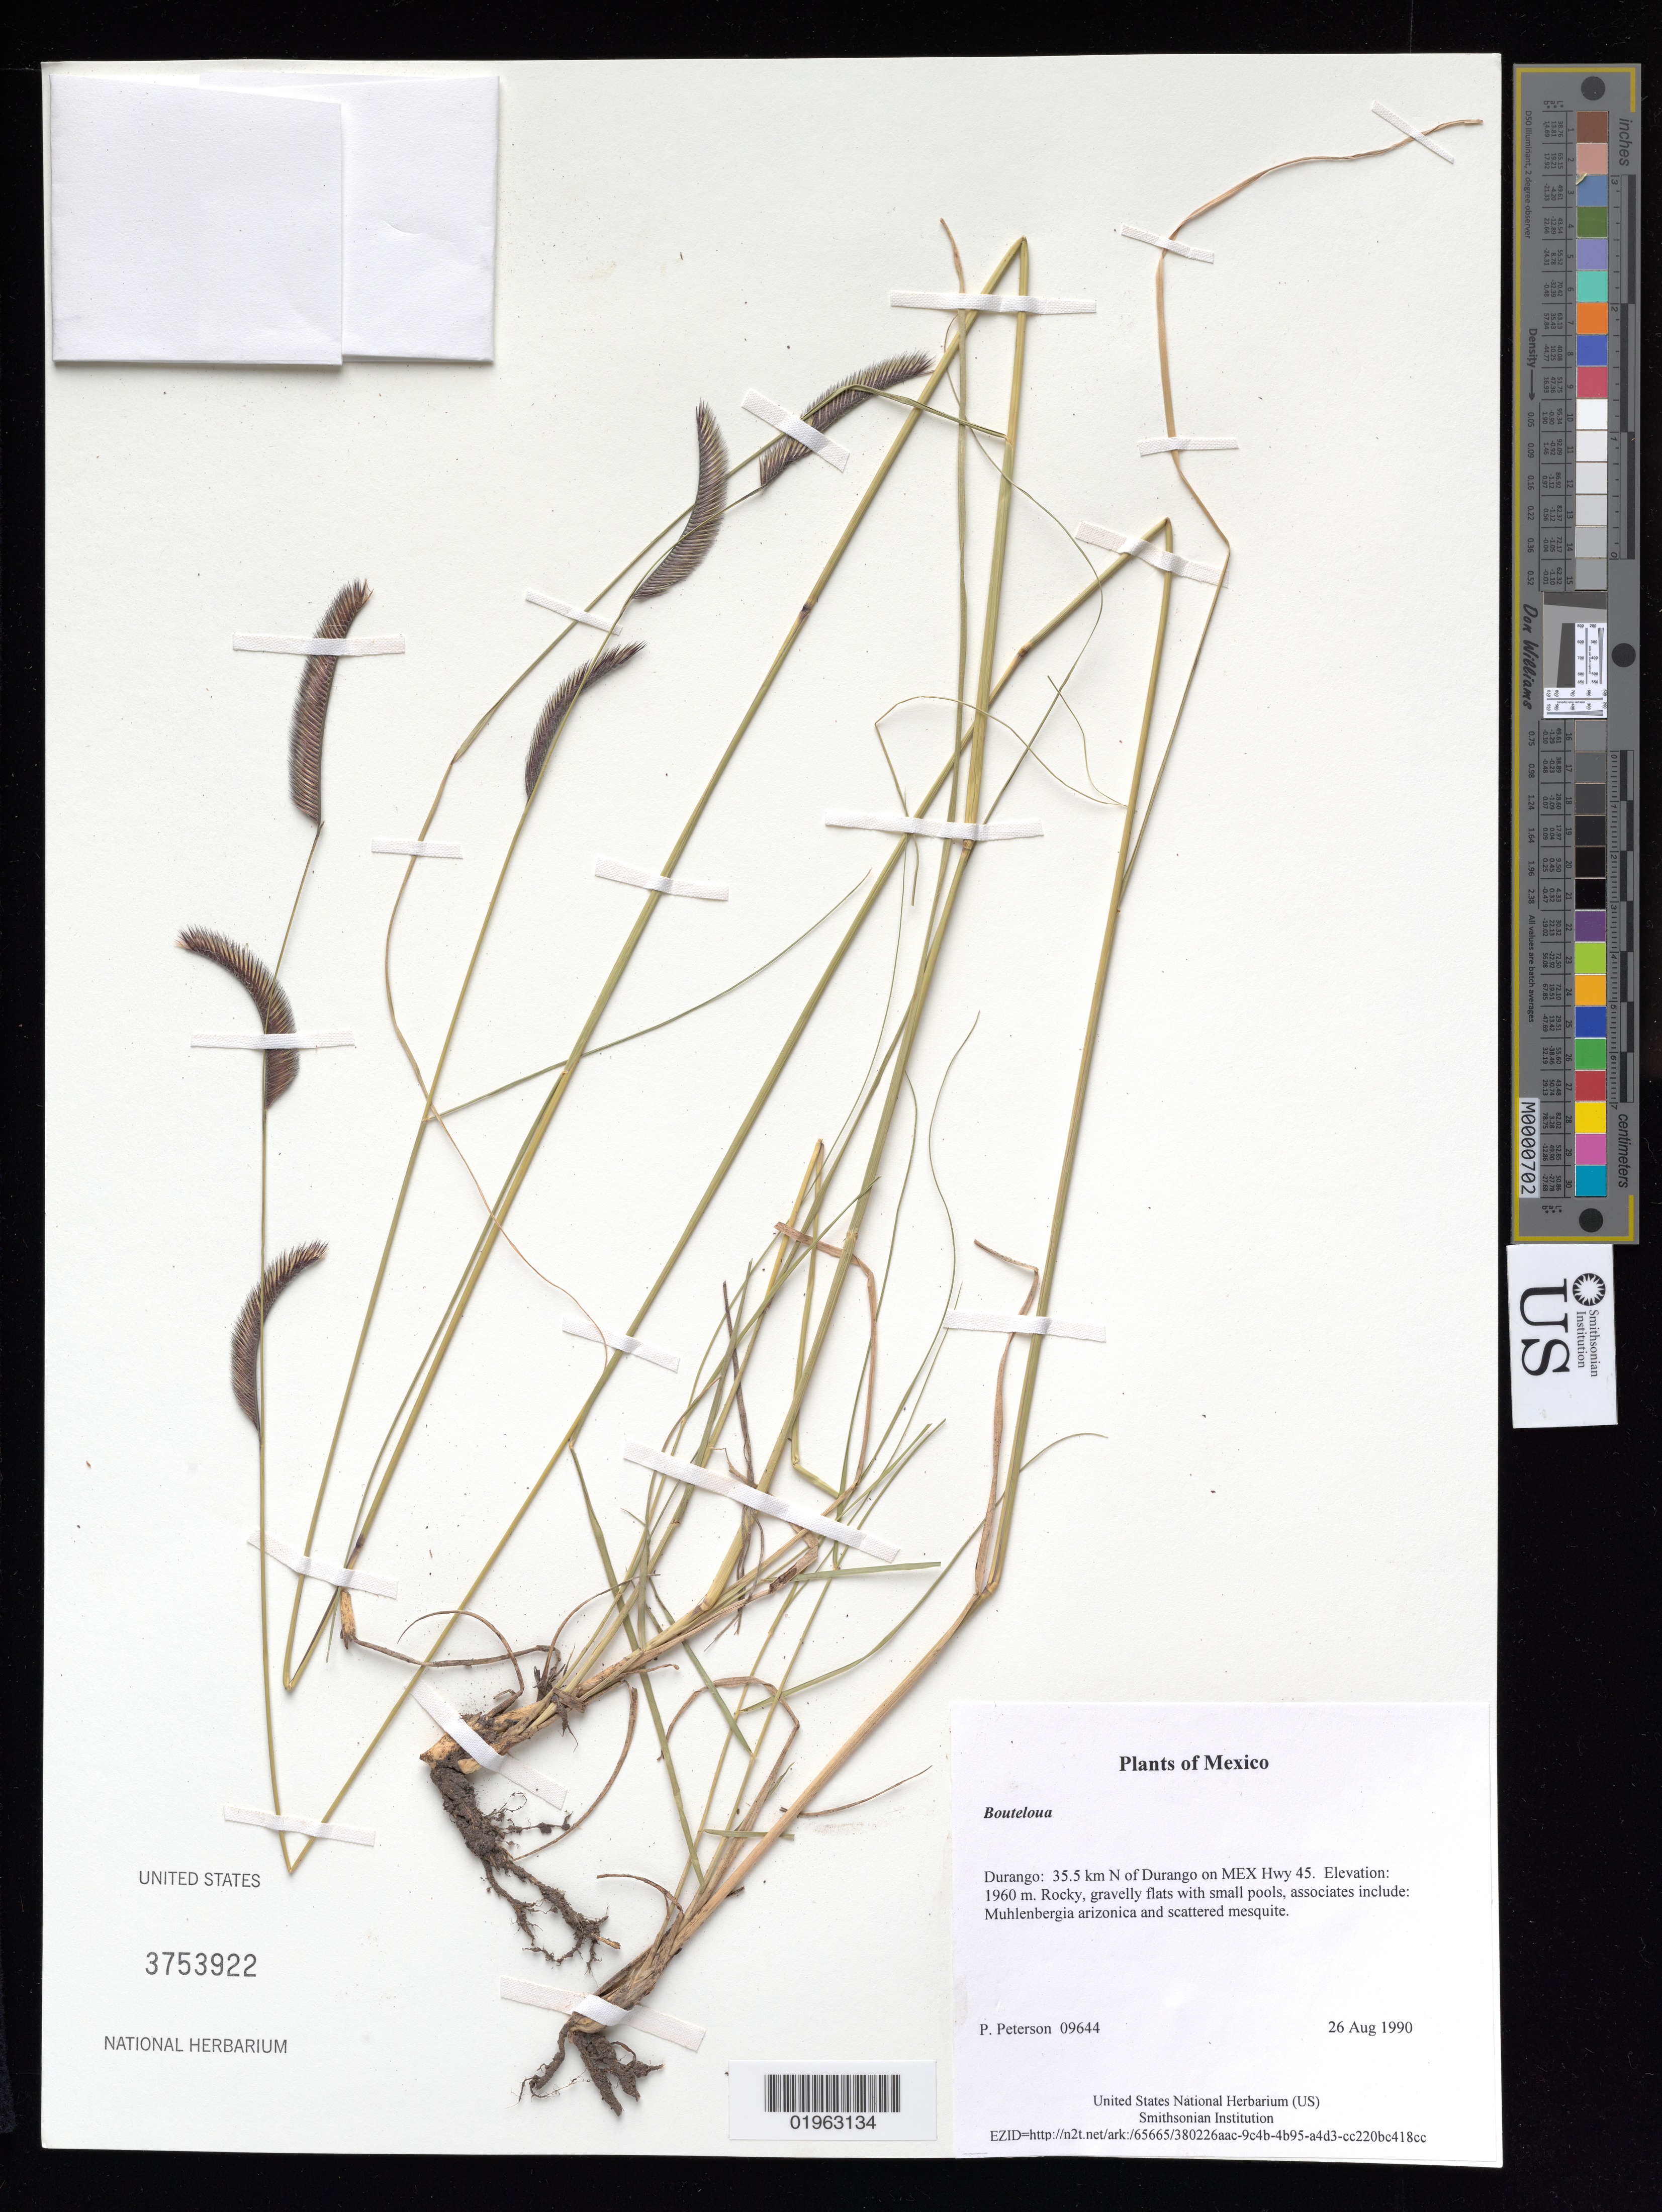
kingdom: Plantae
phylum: Tracheophyta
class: Liliopsida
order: Poales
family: Poaceae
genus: Bouteloua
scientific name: Bouteloua sp.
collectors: P. M. Peterson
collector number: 09644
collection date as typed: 26 Aug 1990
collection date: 1990-08-26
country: Mexico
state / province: Durango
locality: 35.5 km N of Durango on MEX Hwy 45.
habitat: Rocky, gravelly flats with small pools, associates include: Muhlenbergia arizonica and scattered mesquite.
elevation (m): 1960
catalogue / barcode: US 3753922